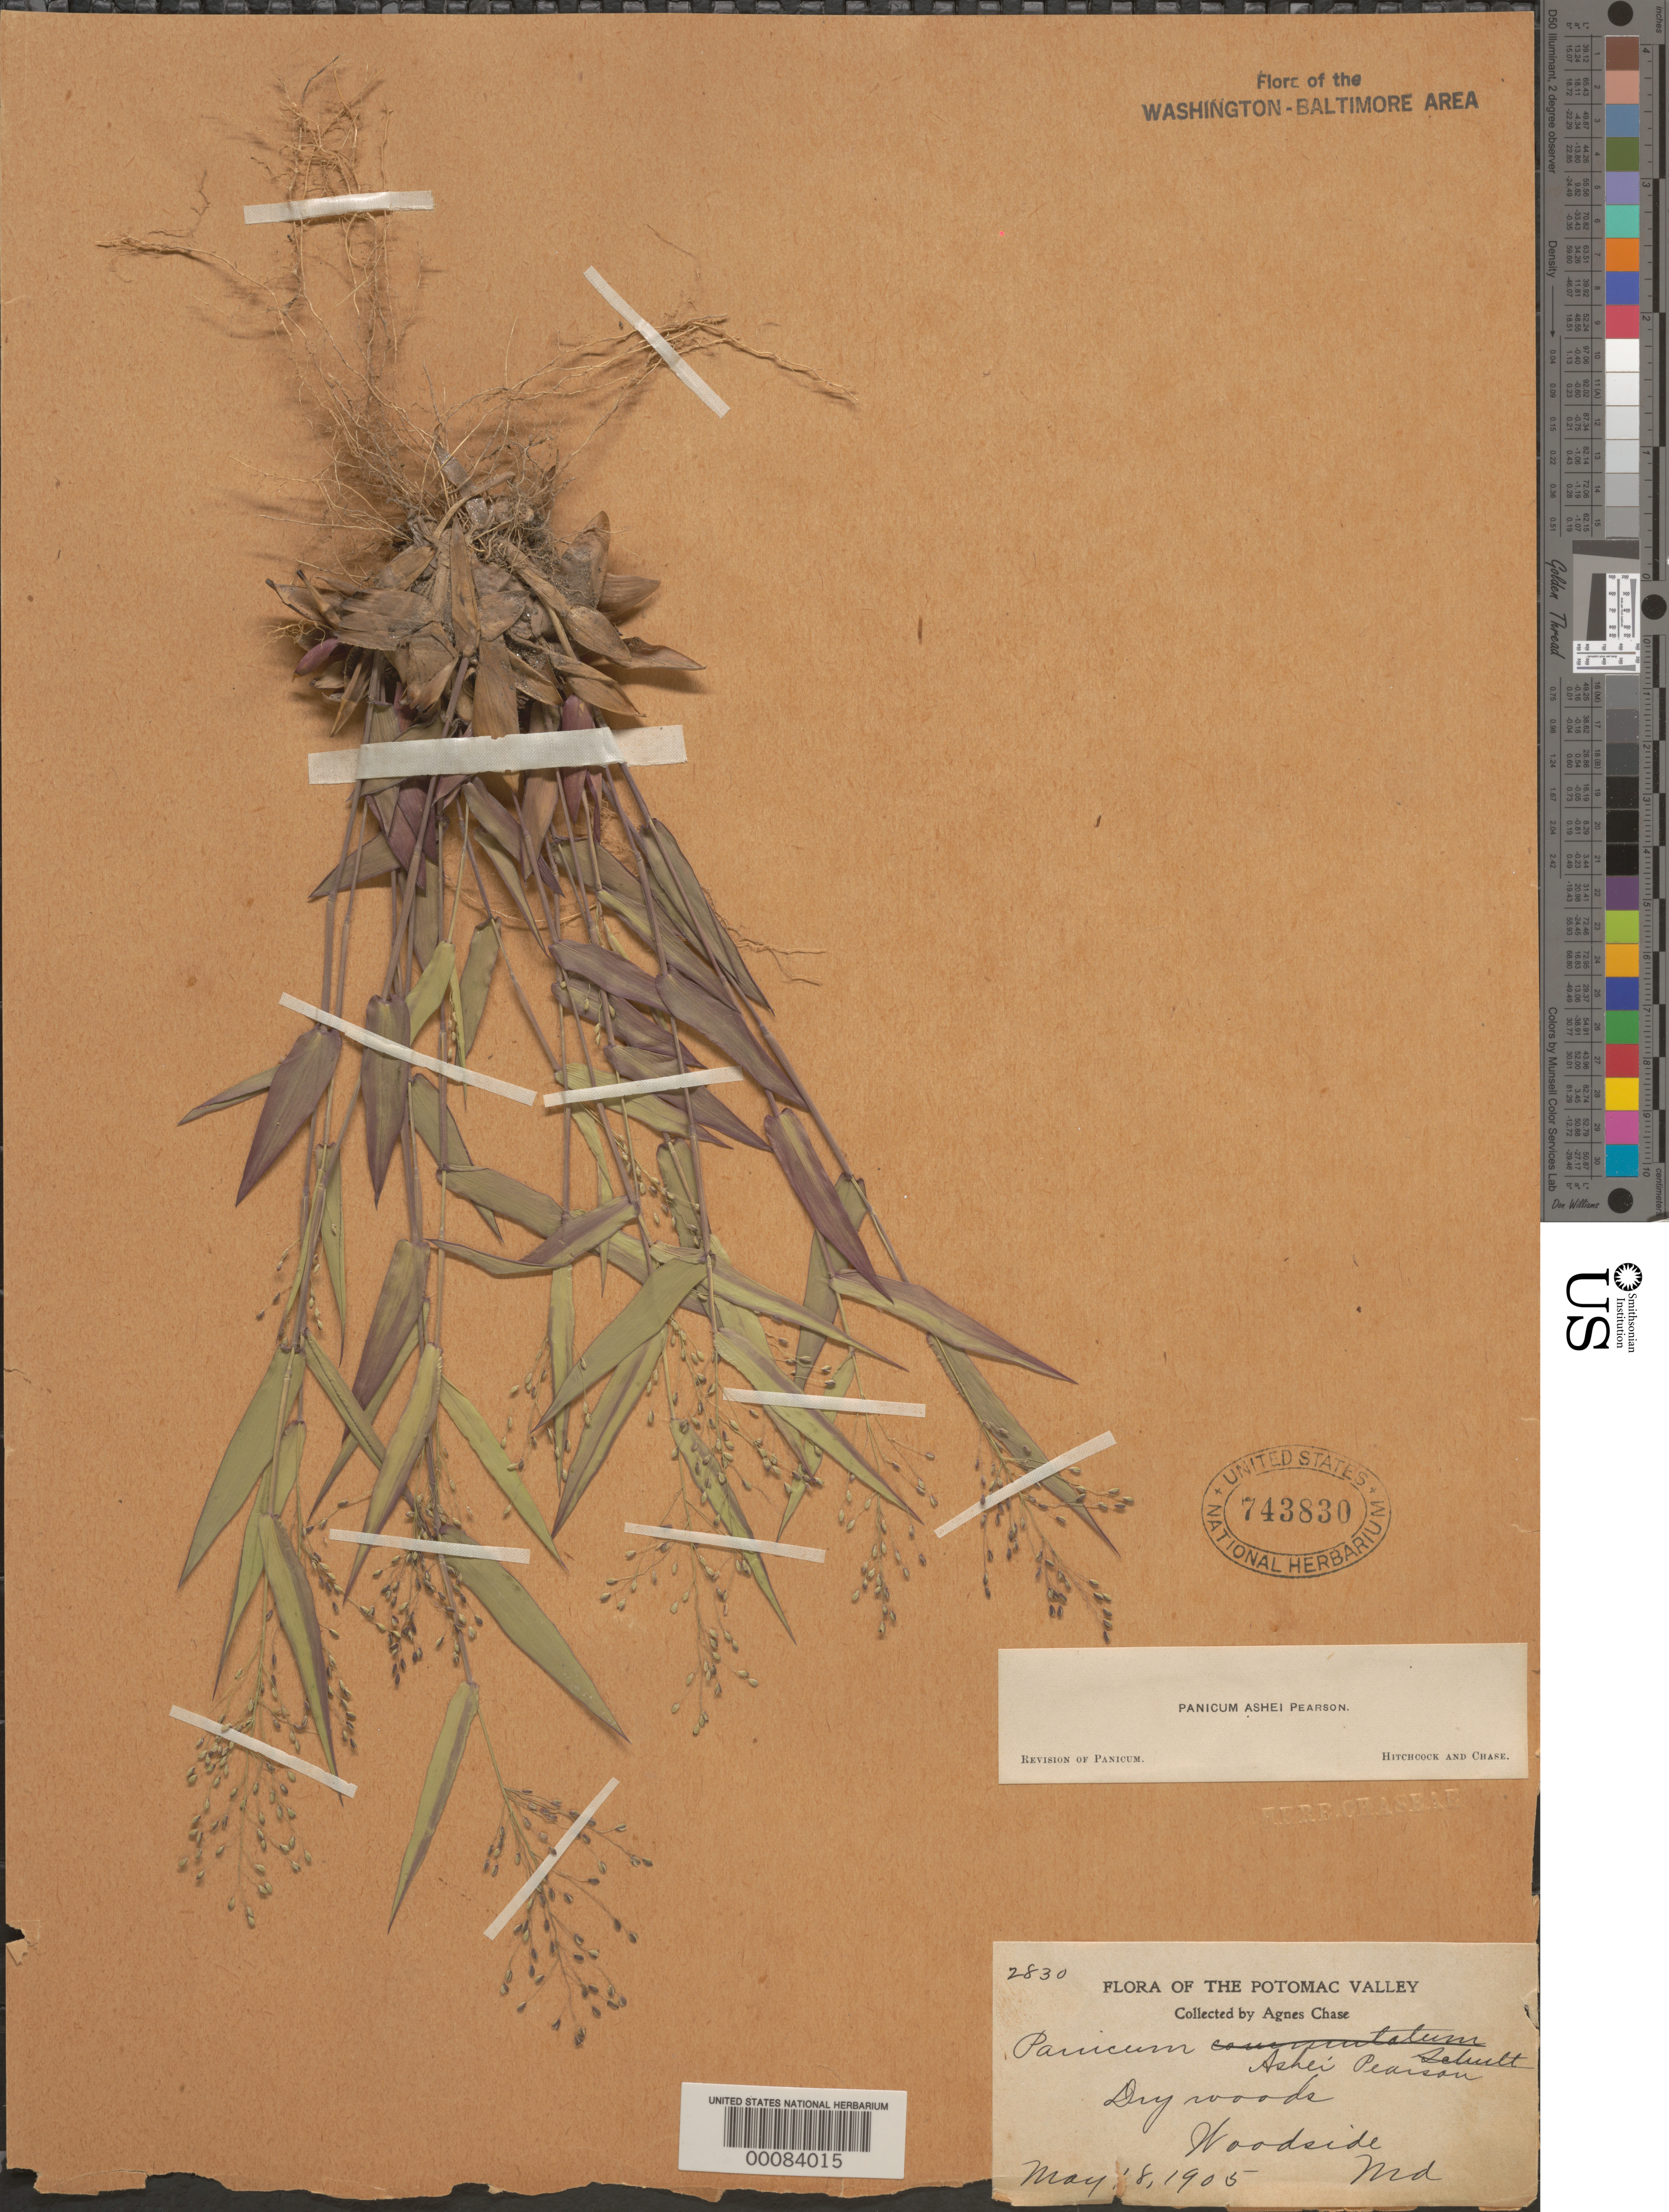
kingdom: Plantae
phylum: Tracheophyta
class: Liliopsida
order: Poales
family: Poaceae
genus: Dichanthelium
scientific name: Dichanthelium commutatum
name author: (Schult.) Gould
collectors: A. Chase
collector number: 2830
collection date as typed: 18 May 1905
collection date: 1905-05-18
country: United States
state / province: Maryland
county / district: Montgomery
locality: Woodside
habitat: Dry woods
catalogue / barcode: US 743830